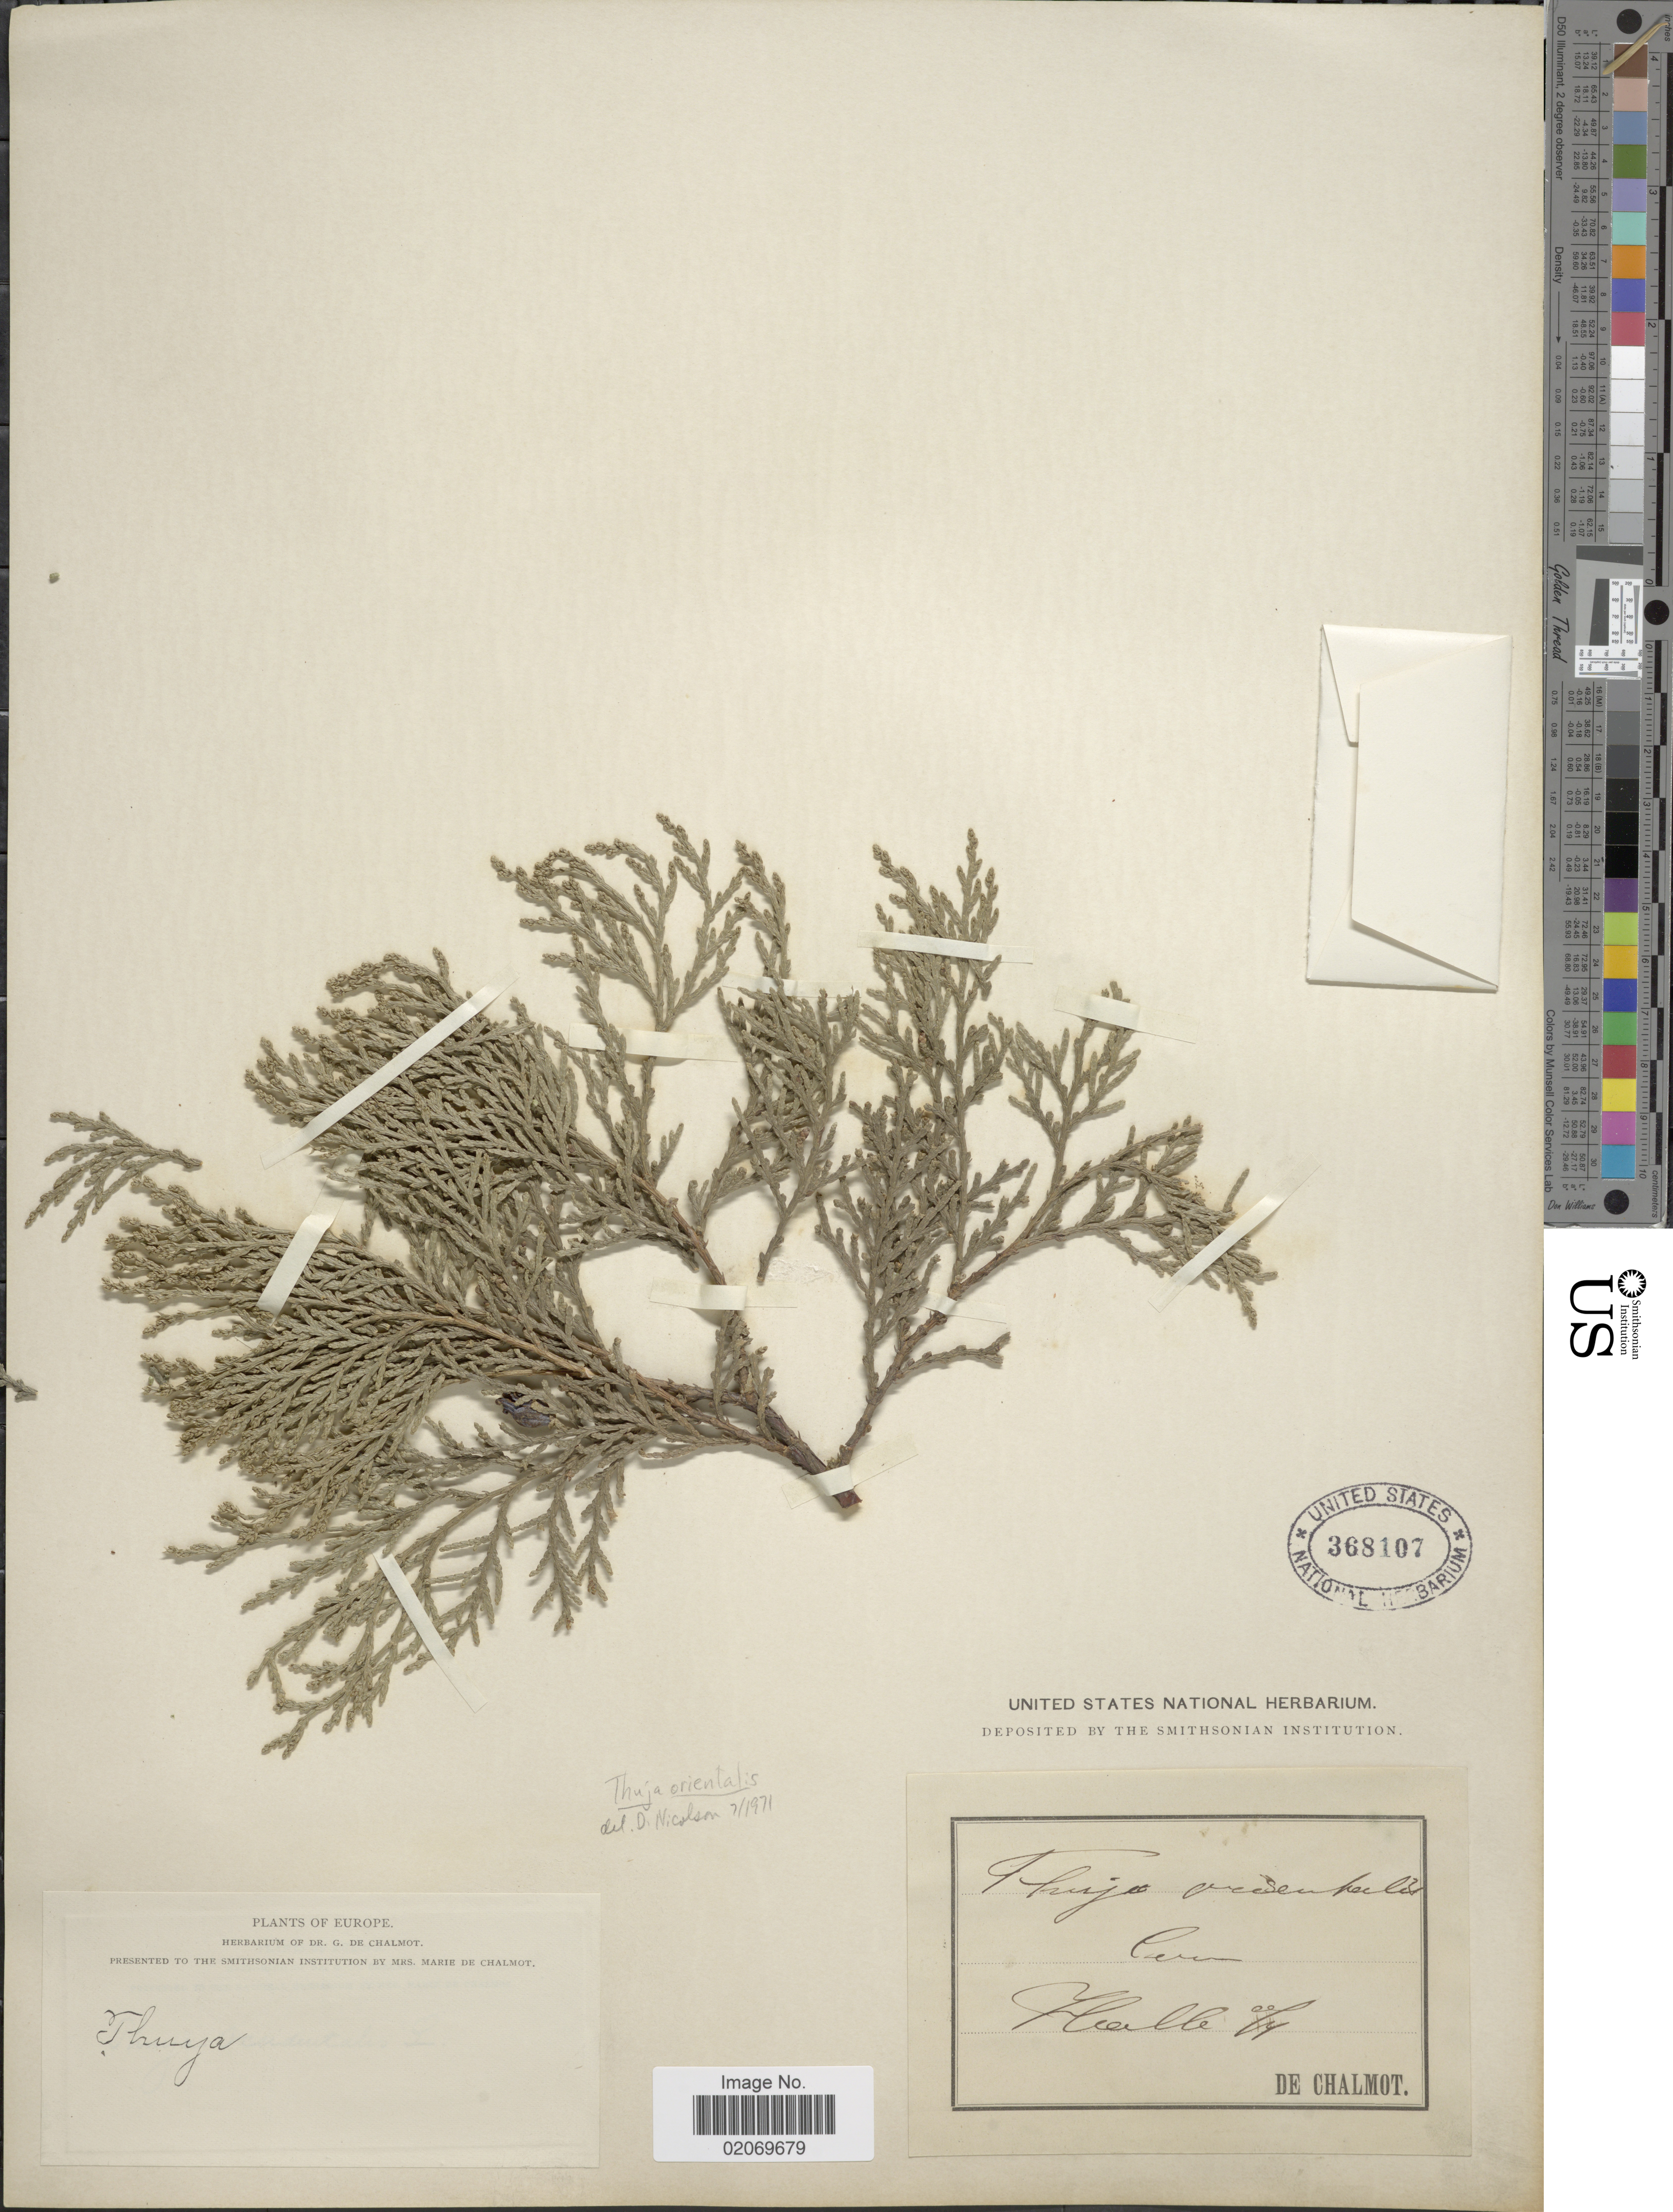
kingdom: Plantae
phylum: Tracheophyta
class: Pinopsida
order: Pinales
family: Cupressaceae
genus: Thuja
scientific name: Thuja orientalis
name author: L.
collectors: G. de Chalmot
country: Germany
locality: Europe, Halle [interpreted]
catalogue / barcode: US 368107